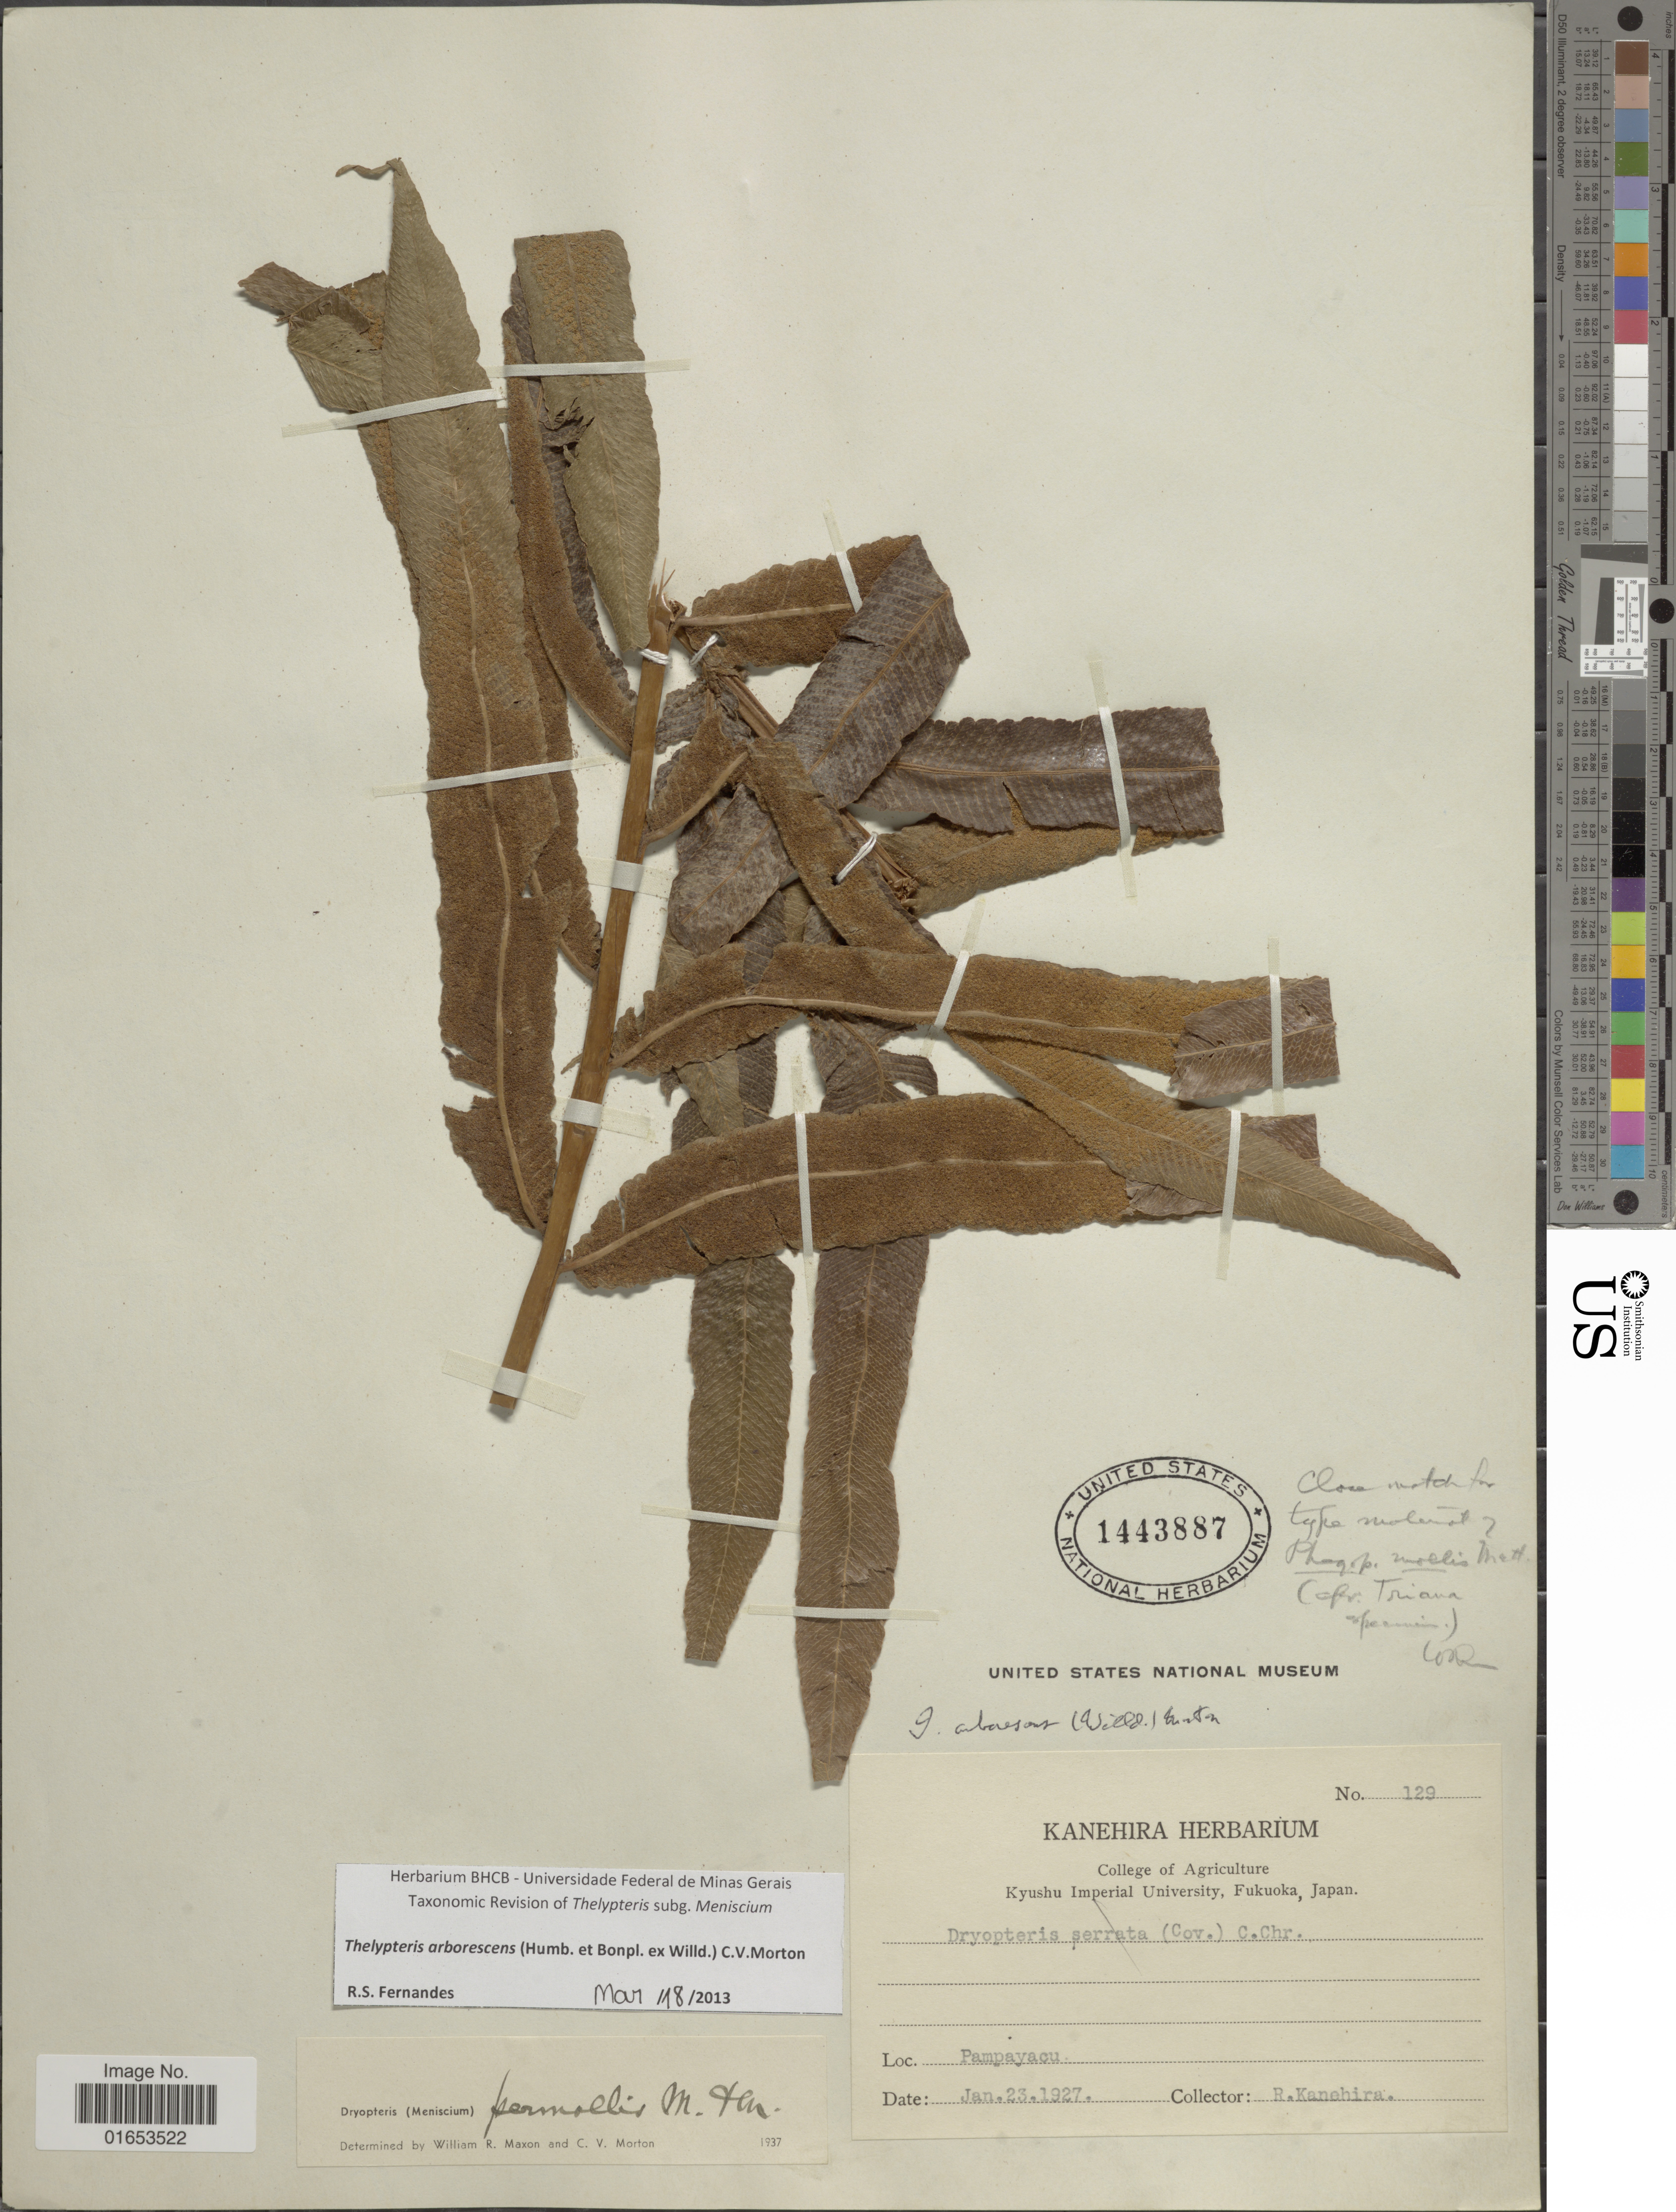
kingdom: Plantae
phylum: Tracheophyta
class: Polypodiopsida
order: Polypodiales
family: Thelypteridaceae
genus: Meniscium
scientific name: Meniscium arborescens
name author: Humb. & Bonpl. ex Willd.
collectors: R. Kanehira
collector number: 129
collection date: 1927-01-23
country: Peru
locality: Pampayacu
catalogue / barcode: US 1443887